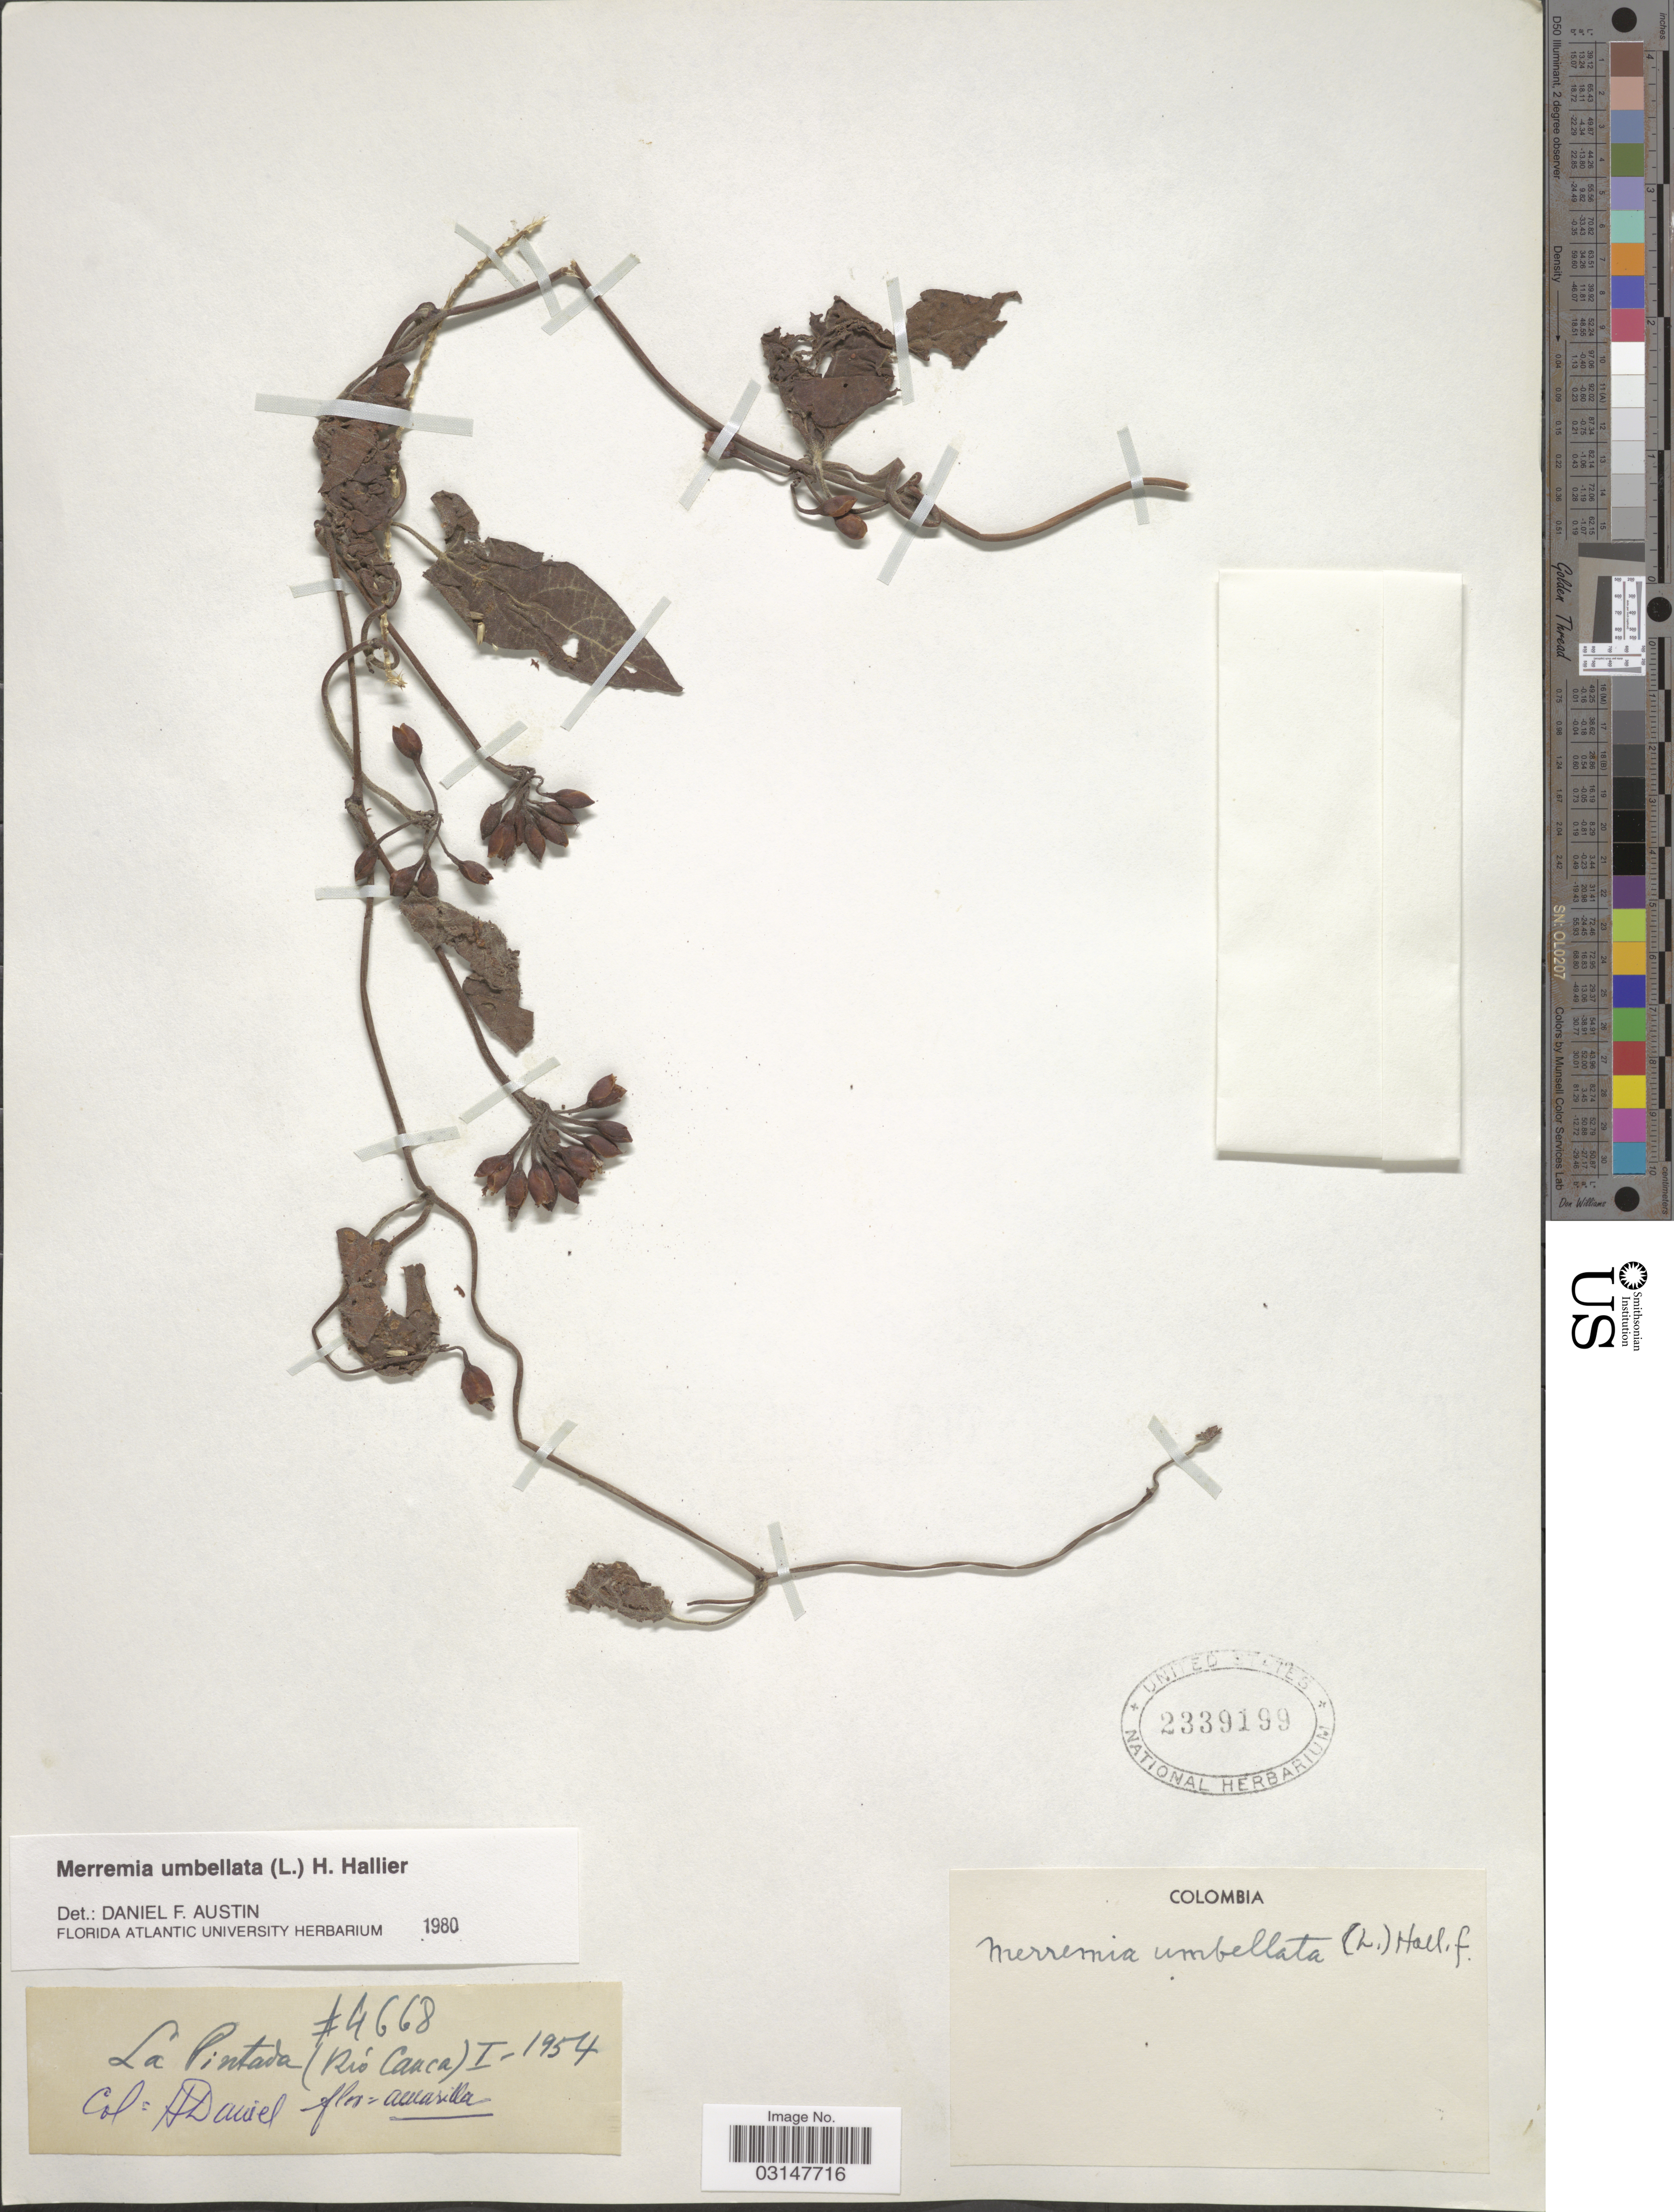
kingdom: Plantae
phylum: Tracheophyta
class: Magnoliopsida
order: Solanales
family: Convolvulaceae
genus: Camonea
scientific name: Camonea umbellata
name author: (L.) A. R. Simões & Staples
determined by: Strong, Mark T., (BOT), Smithsonian Institution - National Museum of Natural History (UNITED STATES)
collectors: H. Daniel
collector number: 4668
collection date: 1954-01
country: Colombia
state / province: Cauca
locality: La Pintada (Río Cauca).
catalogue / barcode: US 2339199